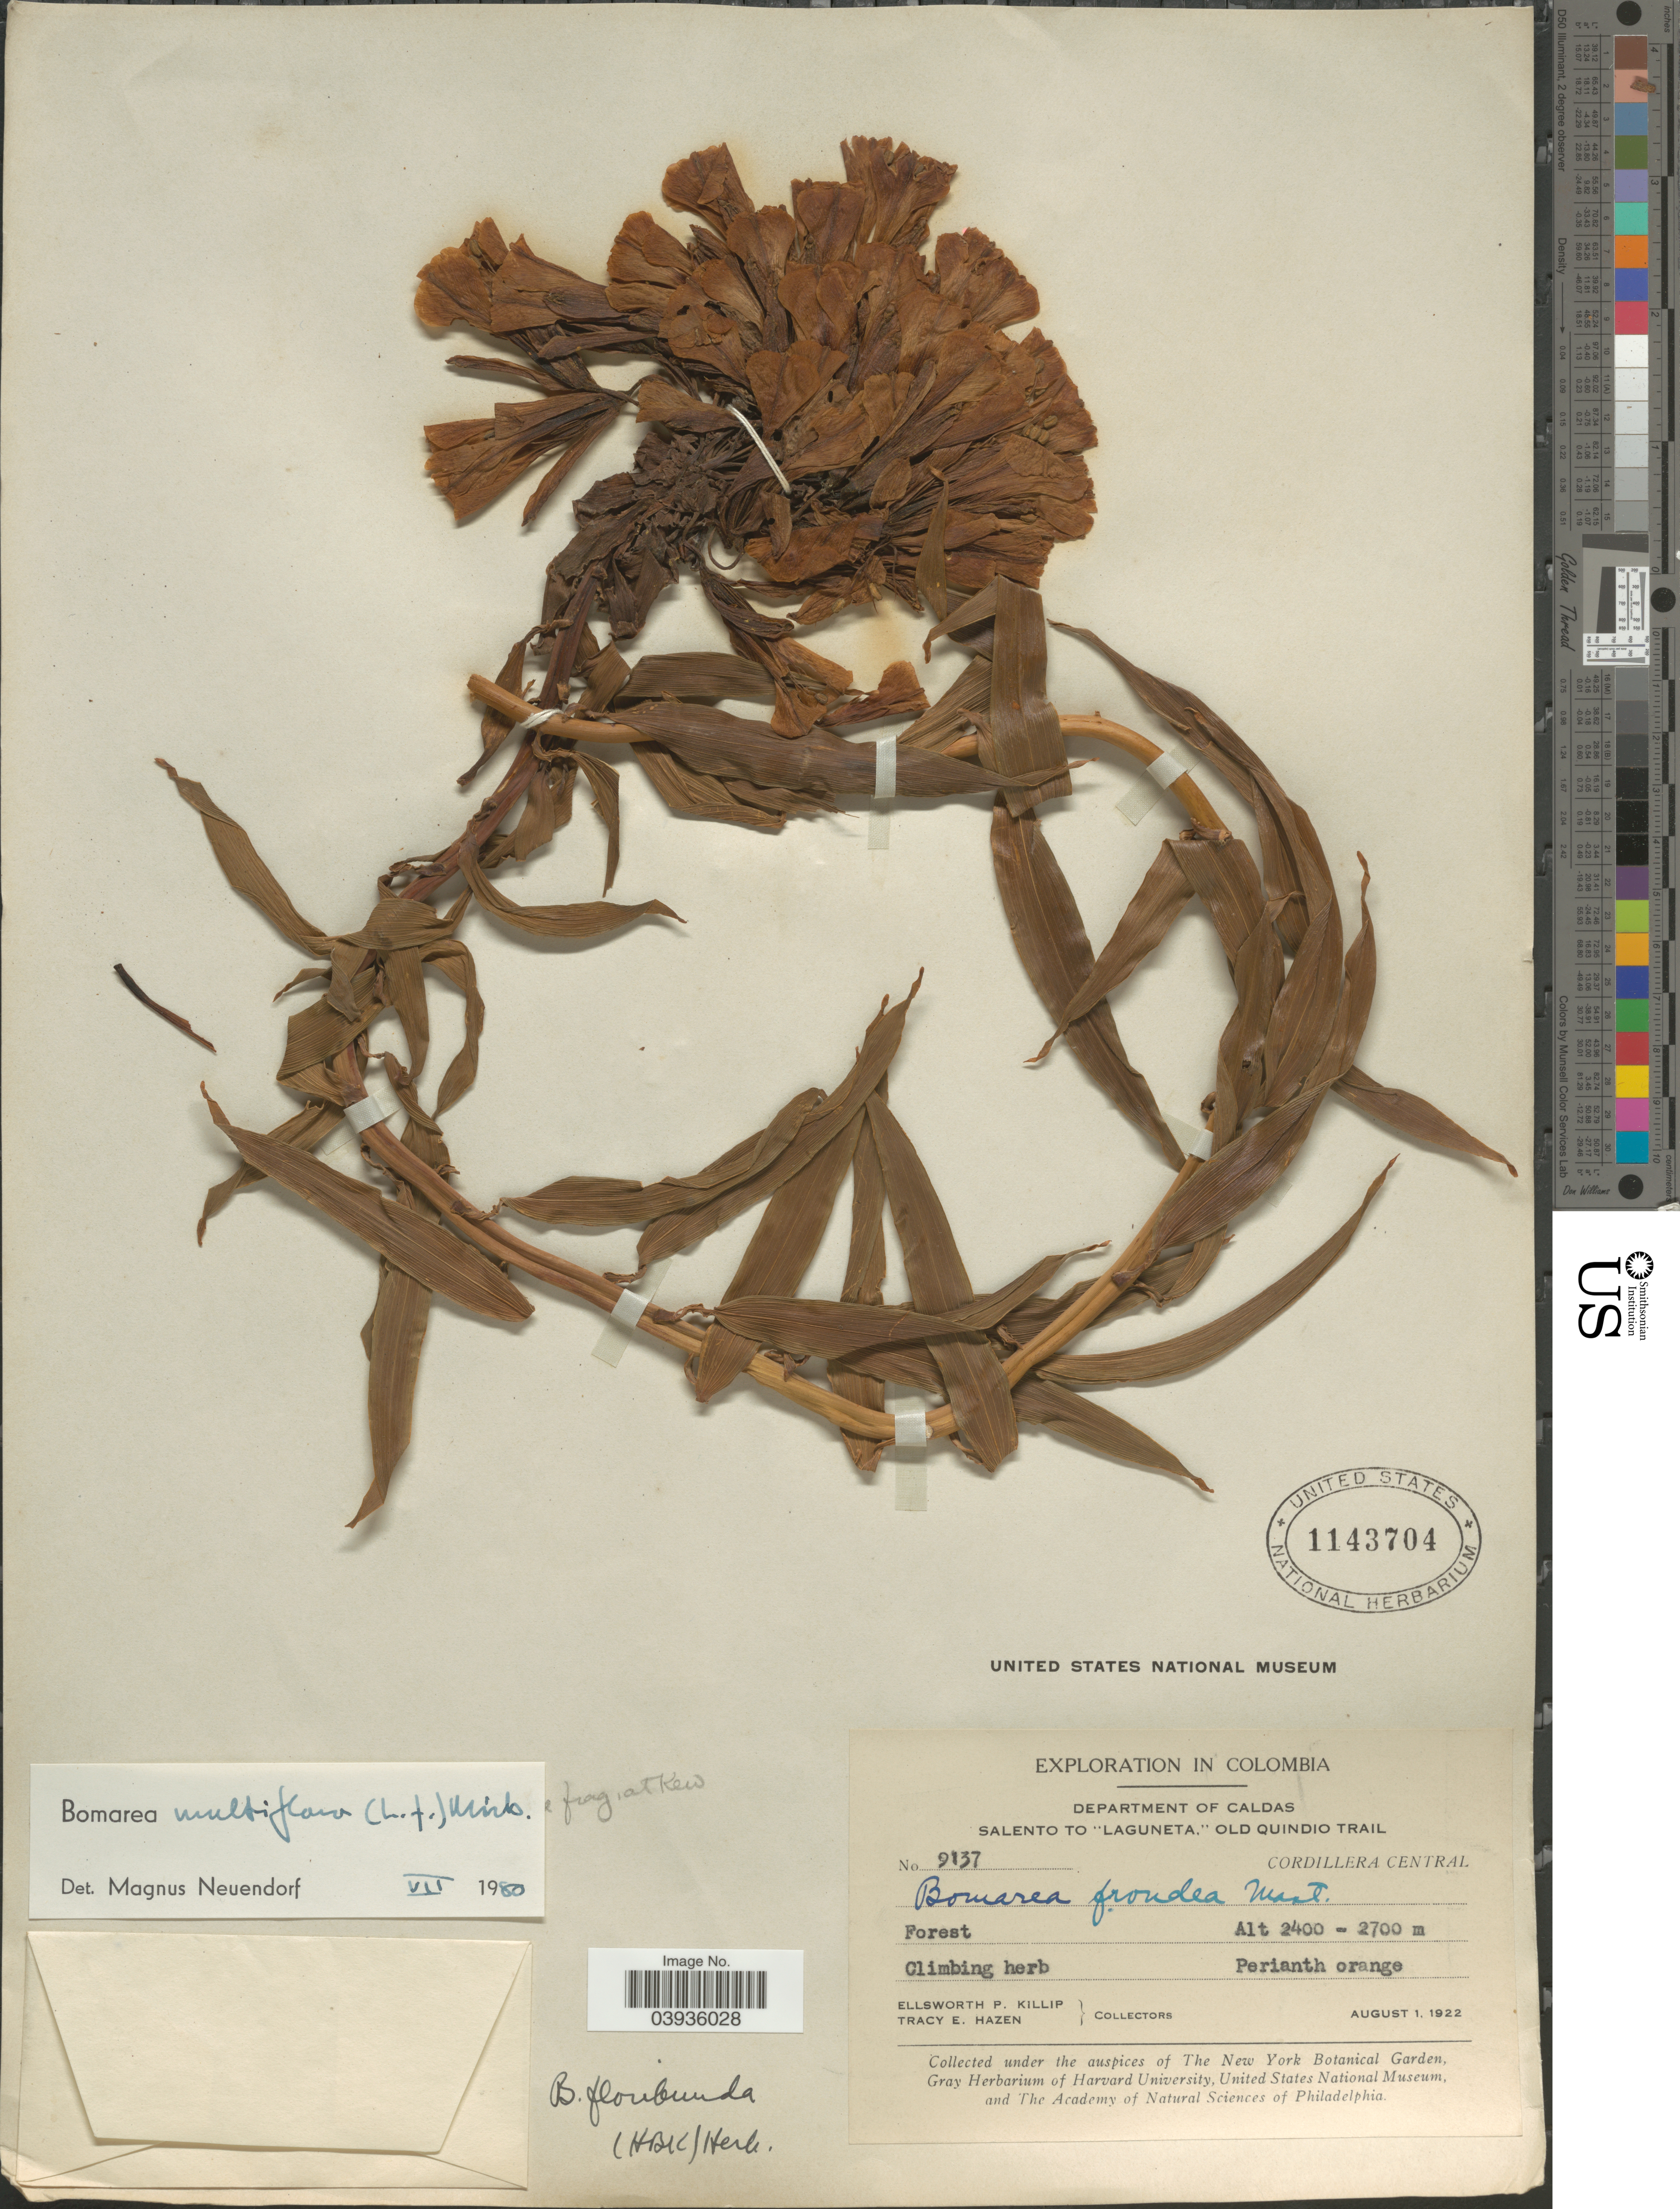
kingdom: Plantae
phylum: Tracheophyta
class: Liliopsida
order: Liliales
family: Alstroemeriaceae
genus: Bomarea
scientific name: Bomarea multiflora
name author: (L. f.) Mirb.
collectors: E. P. Killip & T. E. Hazen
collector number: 9137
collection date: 1922-08-01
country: Colombia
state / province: Caldas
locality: Department of Caldas. Salento to "Laguneta," Old Quindio Trail. Cordillera Central.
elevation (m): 2400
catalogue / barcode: US 1143704